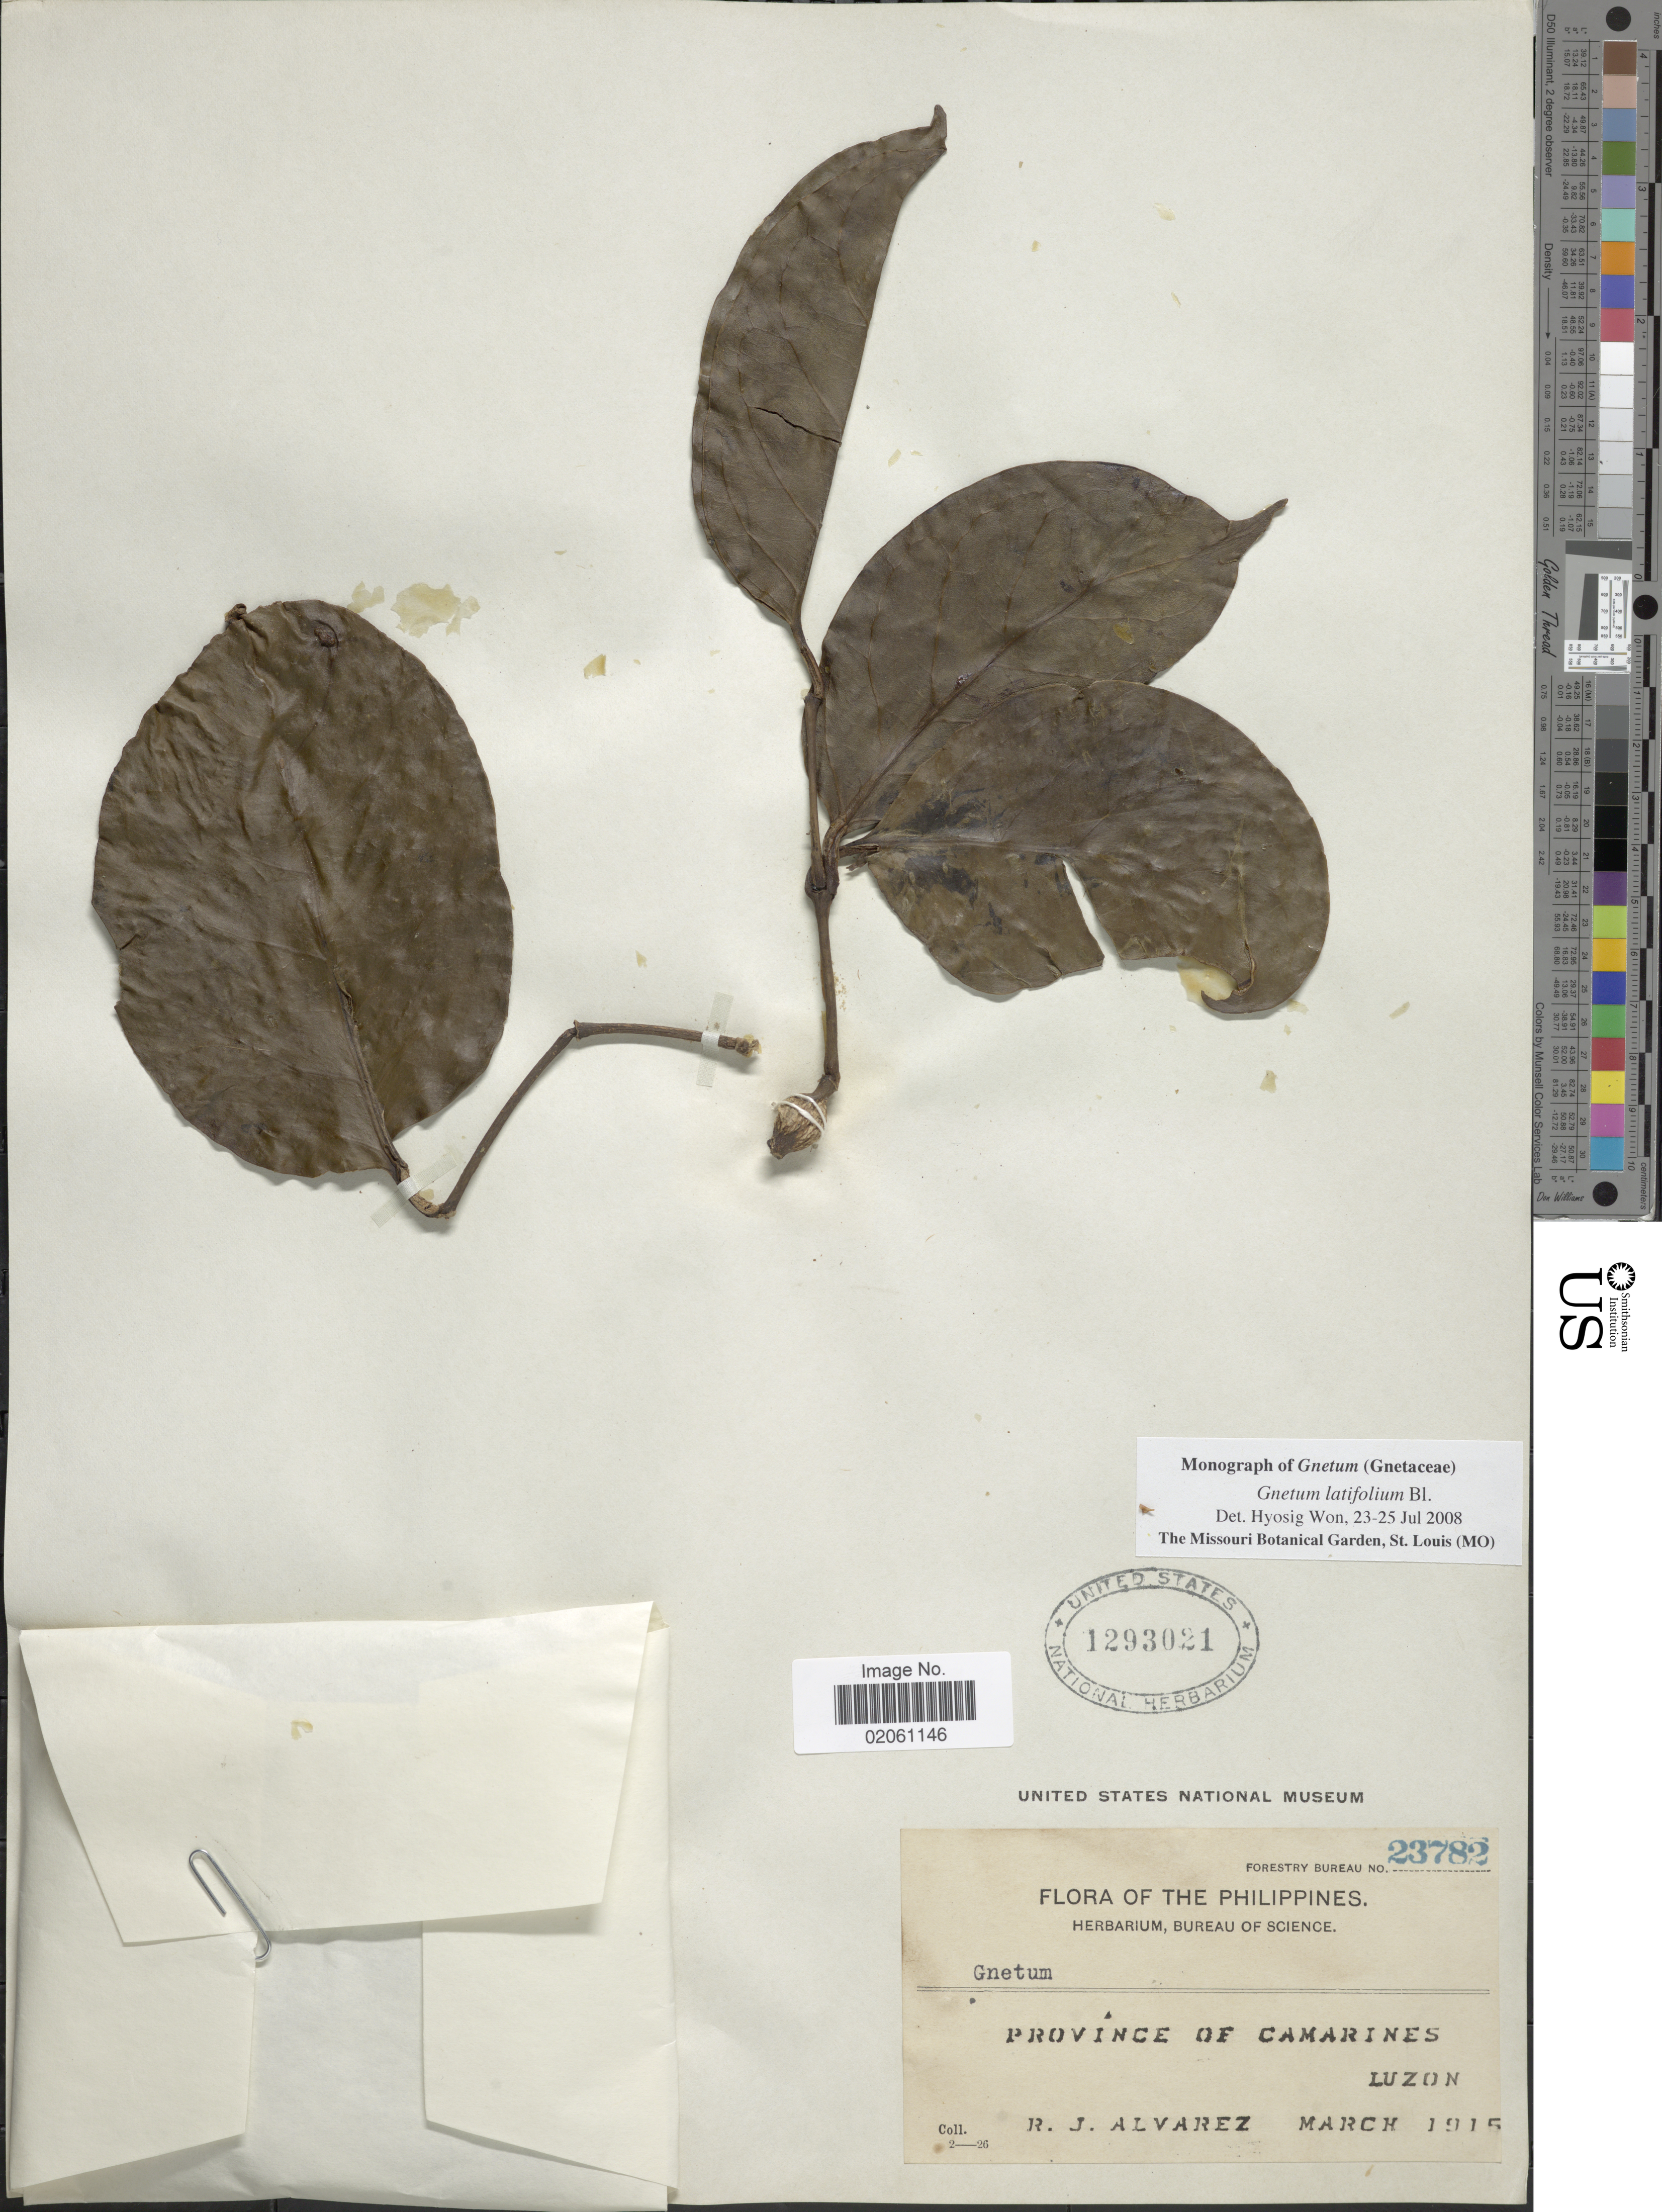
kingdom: Plantae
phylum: Tracheophyta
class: Gnetopsida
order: Gnetales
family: Gnetaceae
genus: Gnetum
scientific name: Gnetum indicum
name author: (Lour.) Merr.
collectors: R. Alvarez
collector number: Forestry Bureau 23782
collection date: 1915-03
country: Philippines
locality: Province of Camarines. Luzon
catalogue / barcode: US 1293021